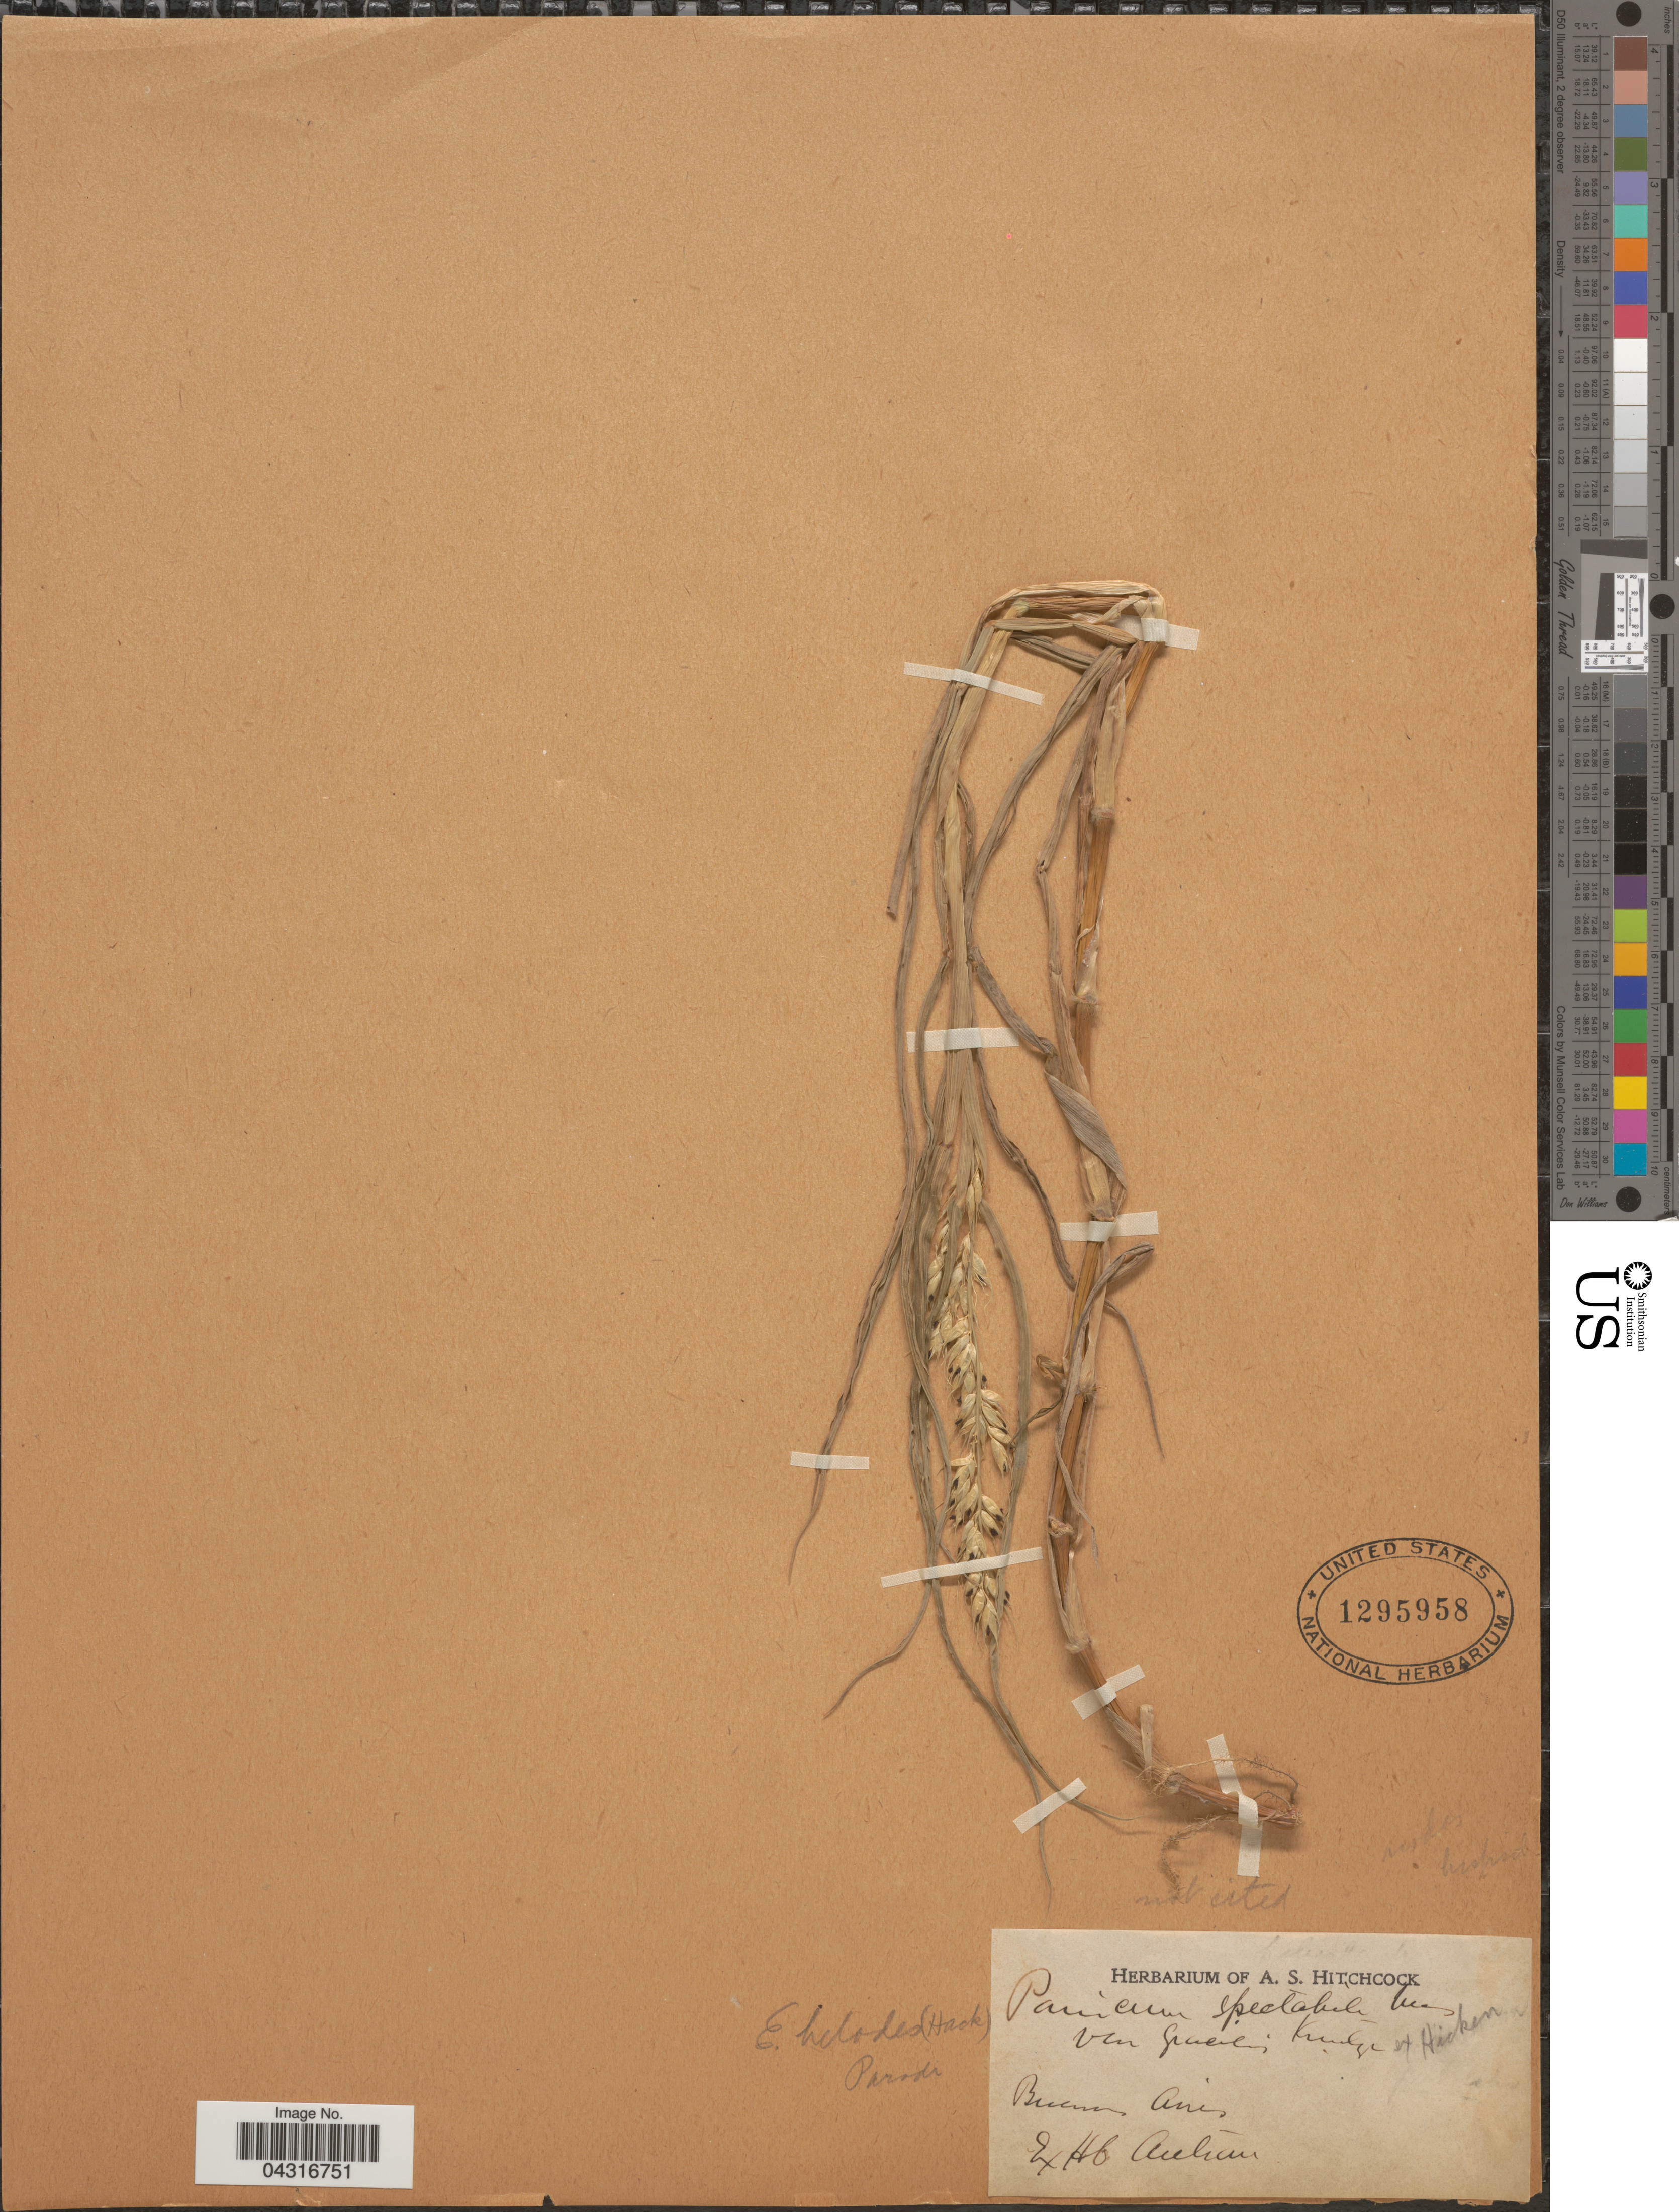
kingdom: Plantae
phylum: Tracheophyta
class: Liliopsida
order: Poales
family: Poaceae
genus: Echinochloa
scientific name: Echinochloa helodes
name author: (Hack.) Parodi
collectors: ex Herb. Antian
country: Argentina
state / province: Buenos Aires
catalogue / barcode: US 1295958